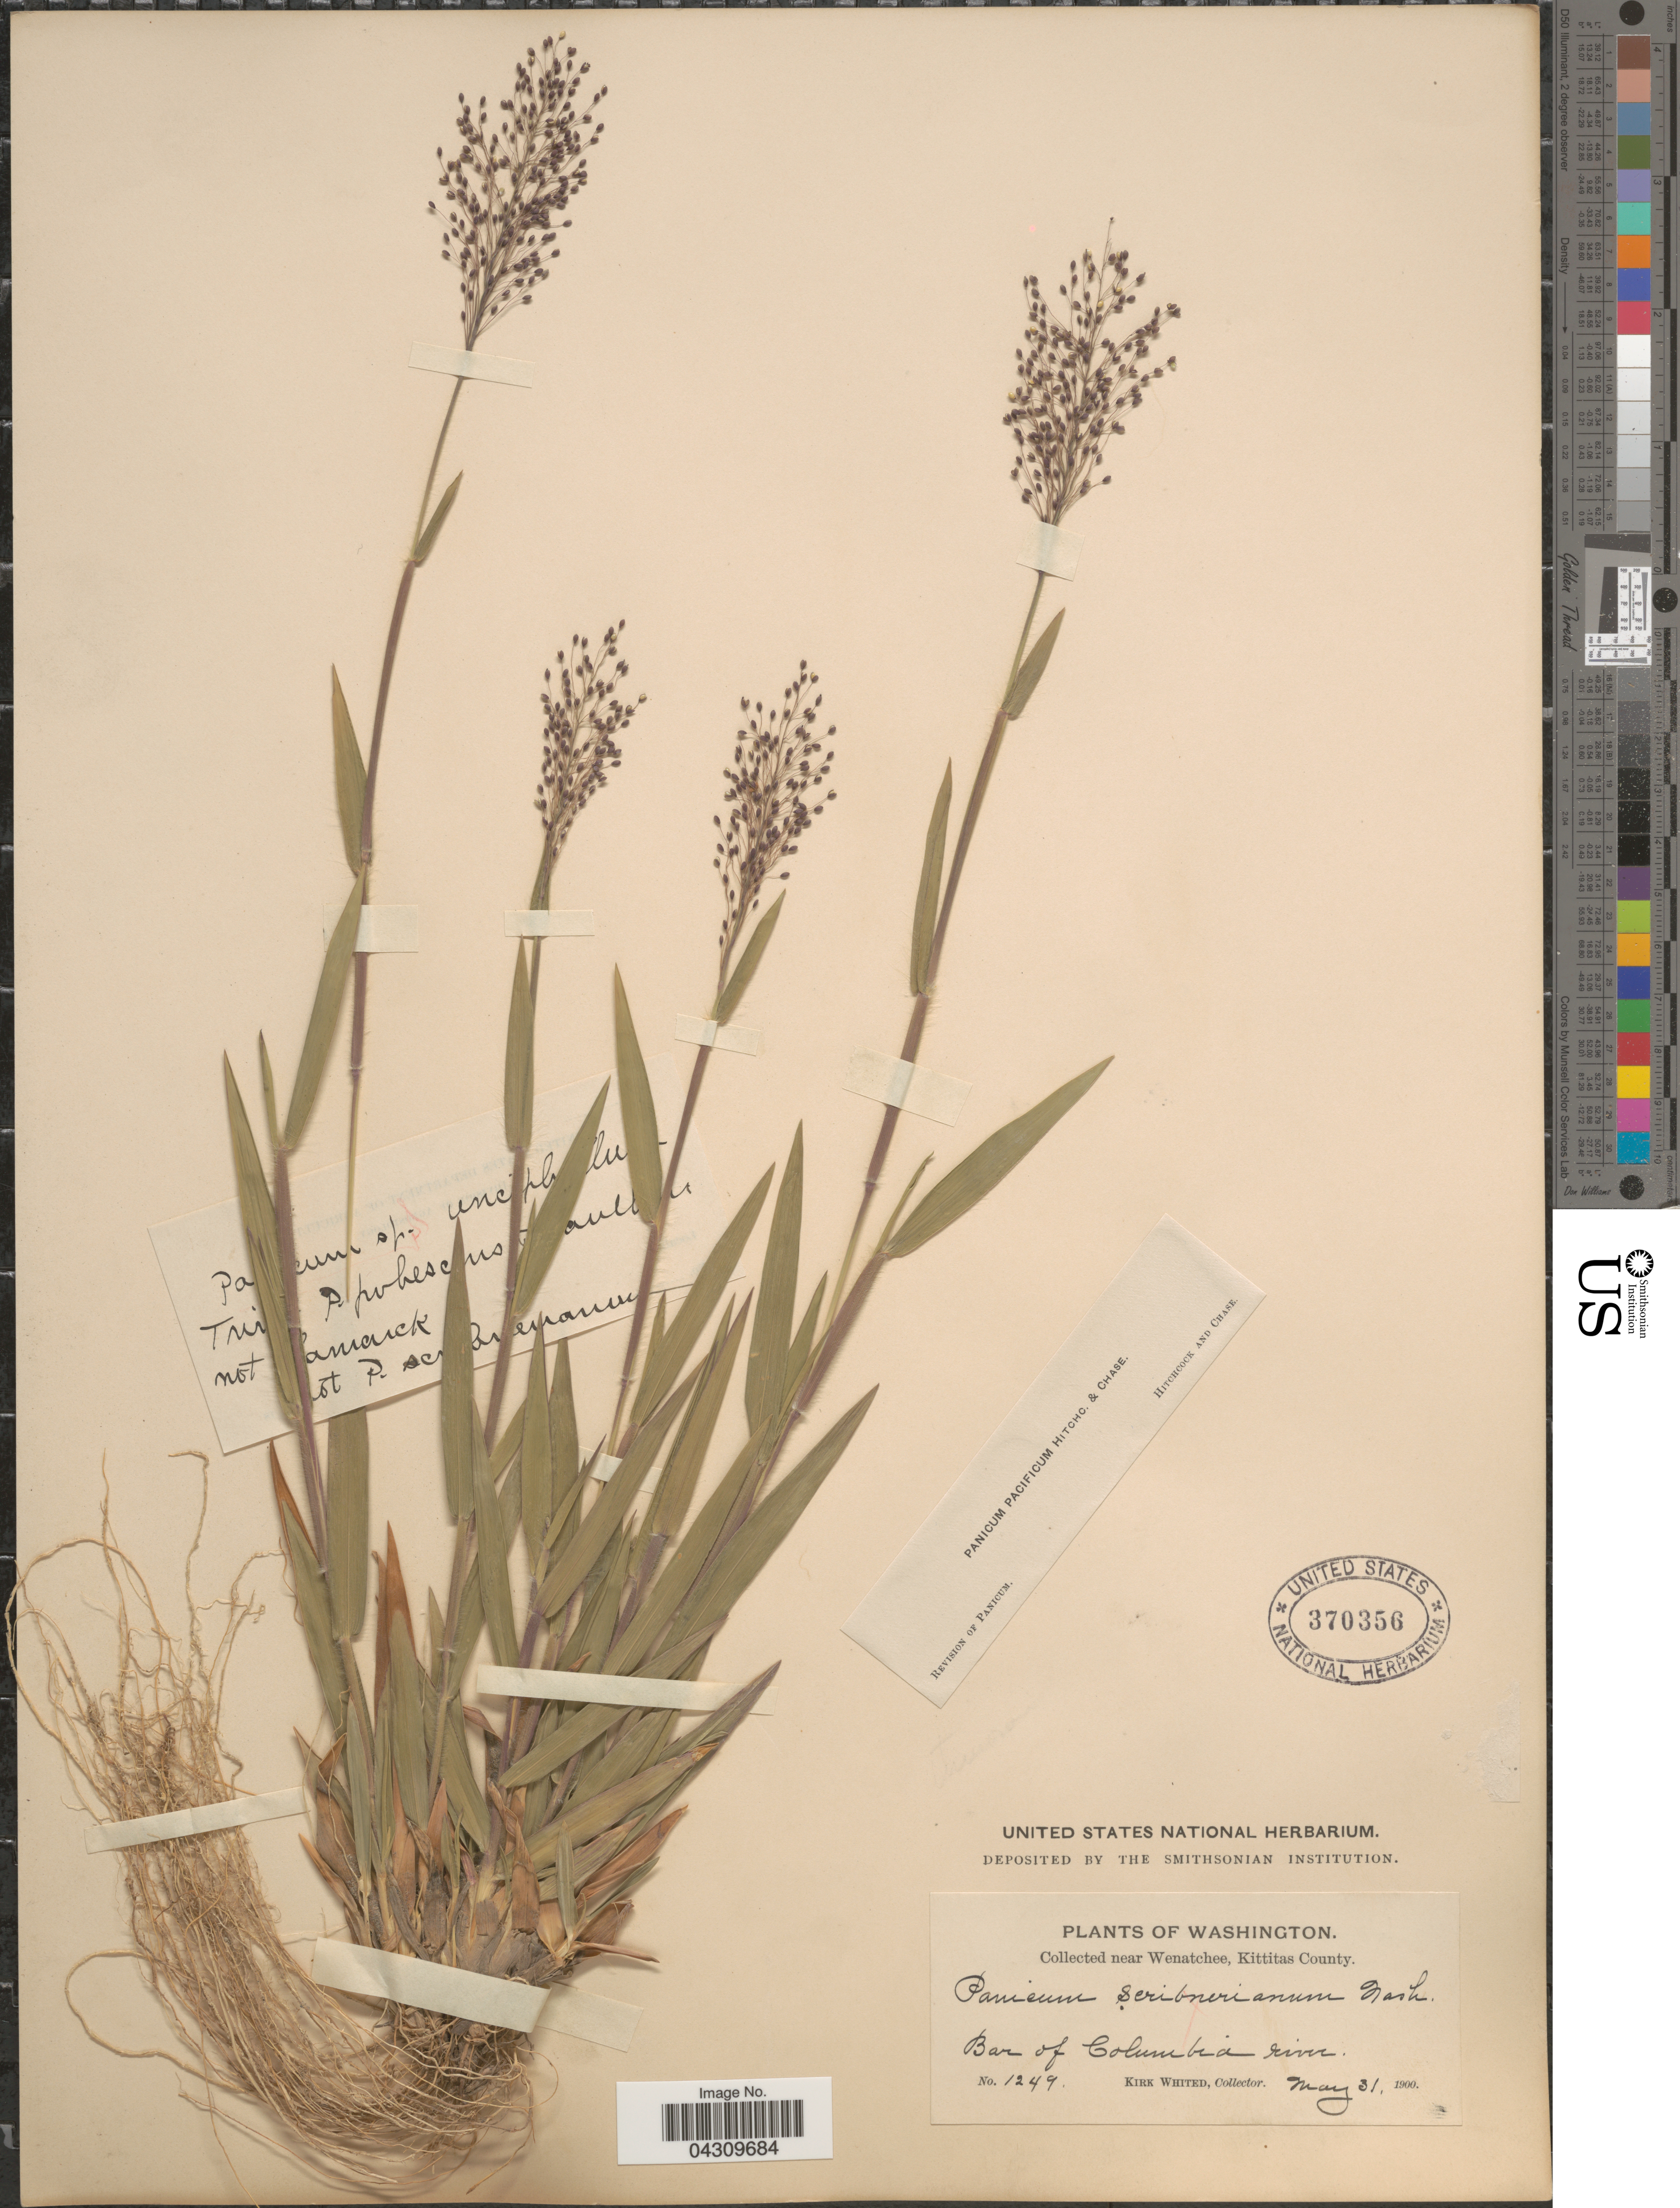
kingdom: Plantae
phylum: Tracheophyta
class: Liliopsida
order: Poales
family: Poaceae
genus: Dichanthelium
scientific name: Dichanthelium acuminatum var. acuminatum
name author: (Sw.) Gould & C.A. Clark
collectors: K. Whited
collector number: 1249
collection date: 1900-05-31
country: United States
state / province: Washington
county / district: Kittitas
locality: Near Wenatchee, Kittitas County. Bar of Columbia river.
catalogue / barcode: US 370356